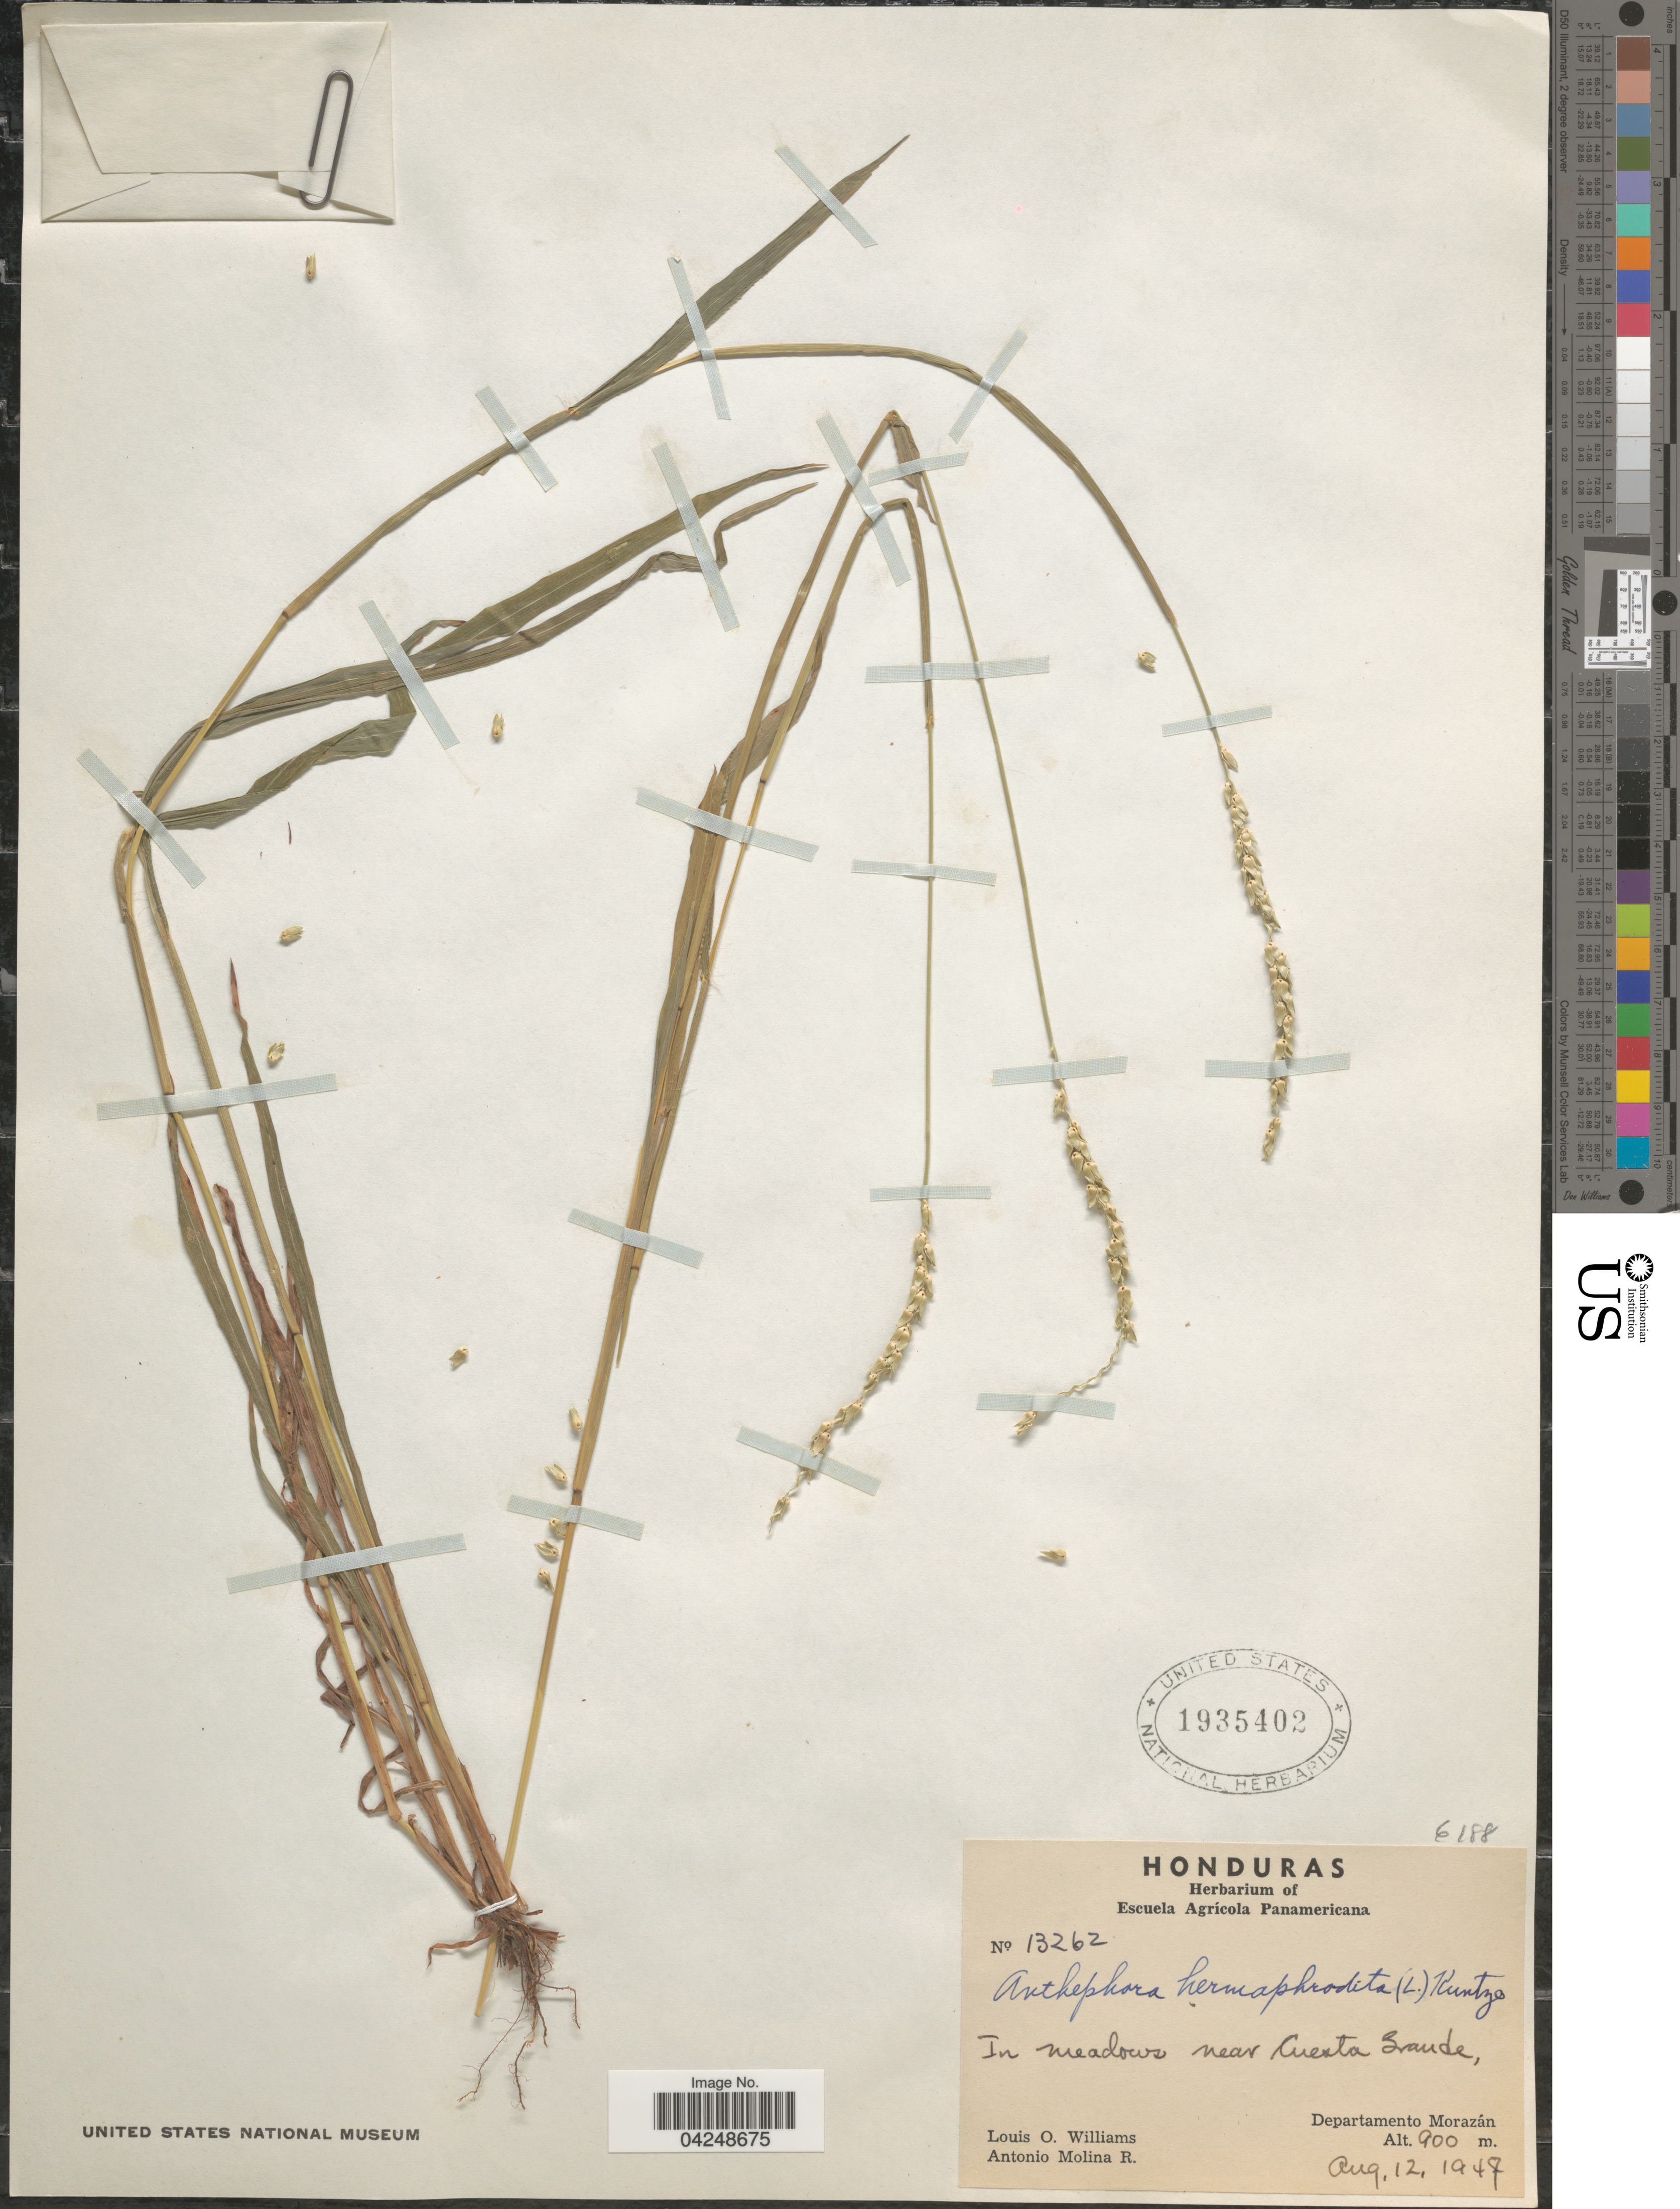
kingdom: Plantae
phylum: Tracheophyta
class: Liliopsida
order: Poales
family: Poaceae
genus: Anthephora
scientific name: Anthephora hermaphrodita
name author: (L.) Kuntze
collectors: L. O. Williams & A. Molina R.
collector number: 13262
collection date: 1947-08-12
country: Honduras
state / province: Fco. Morazán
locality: In meadows near Cuesta Grande, Departamento Morazán.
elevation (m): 900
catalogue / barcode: US 1935402